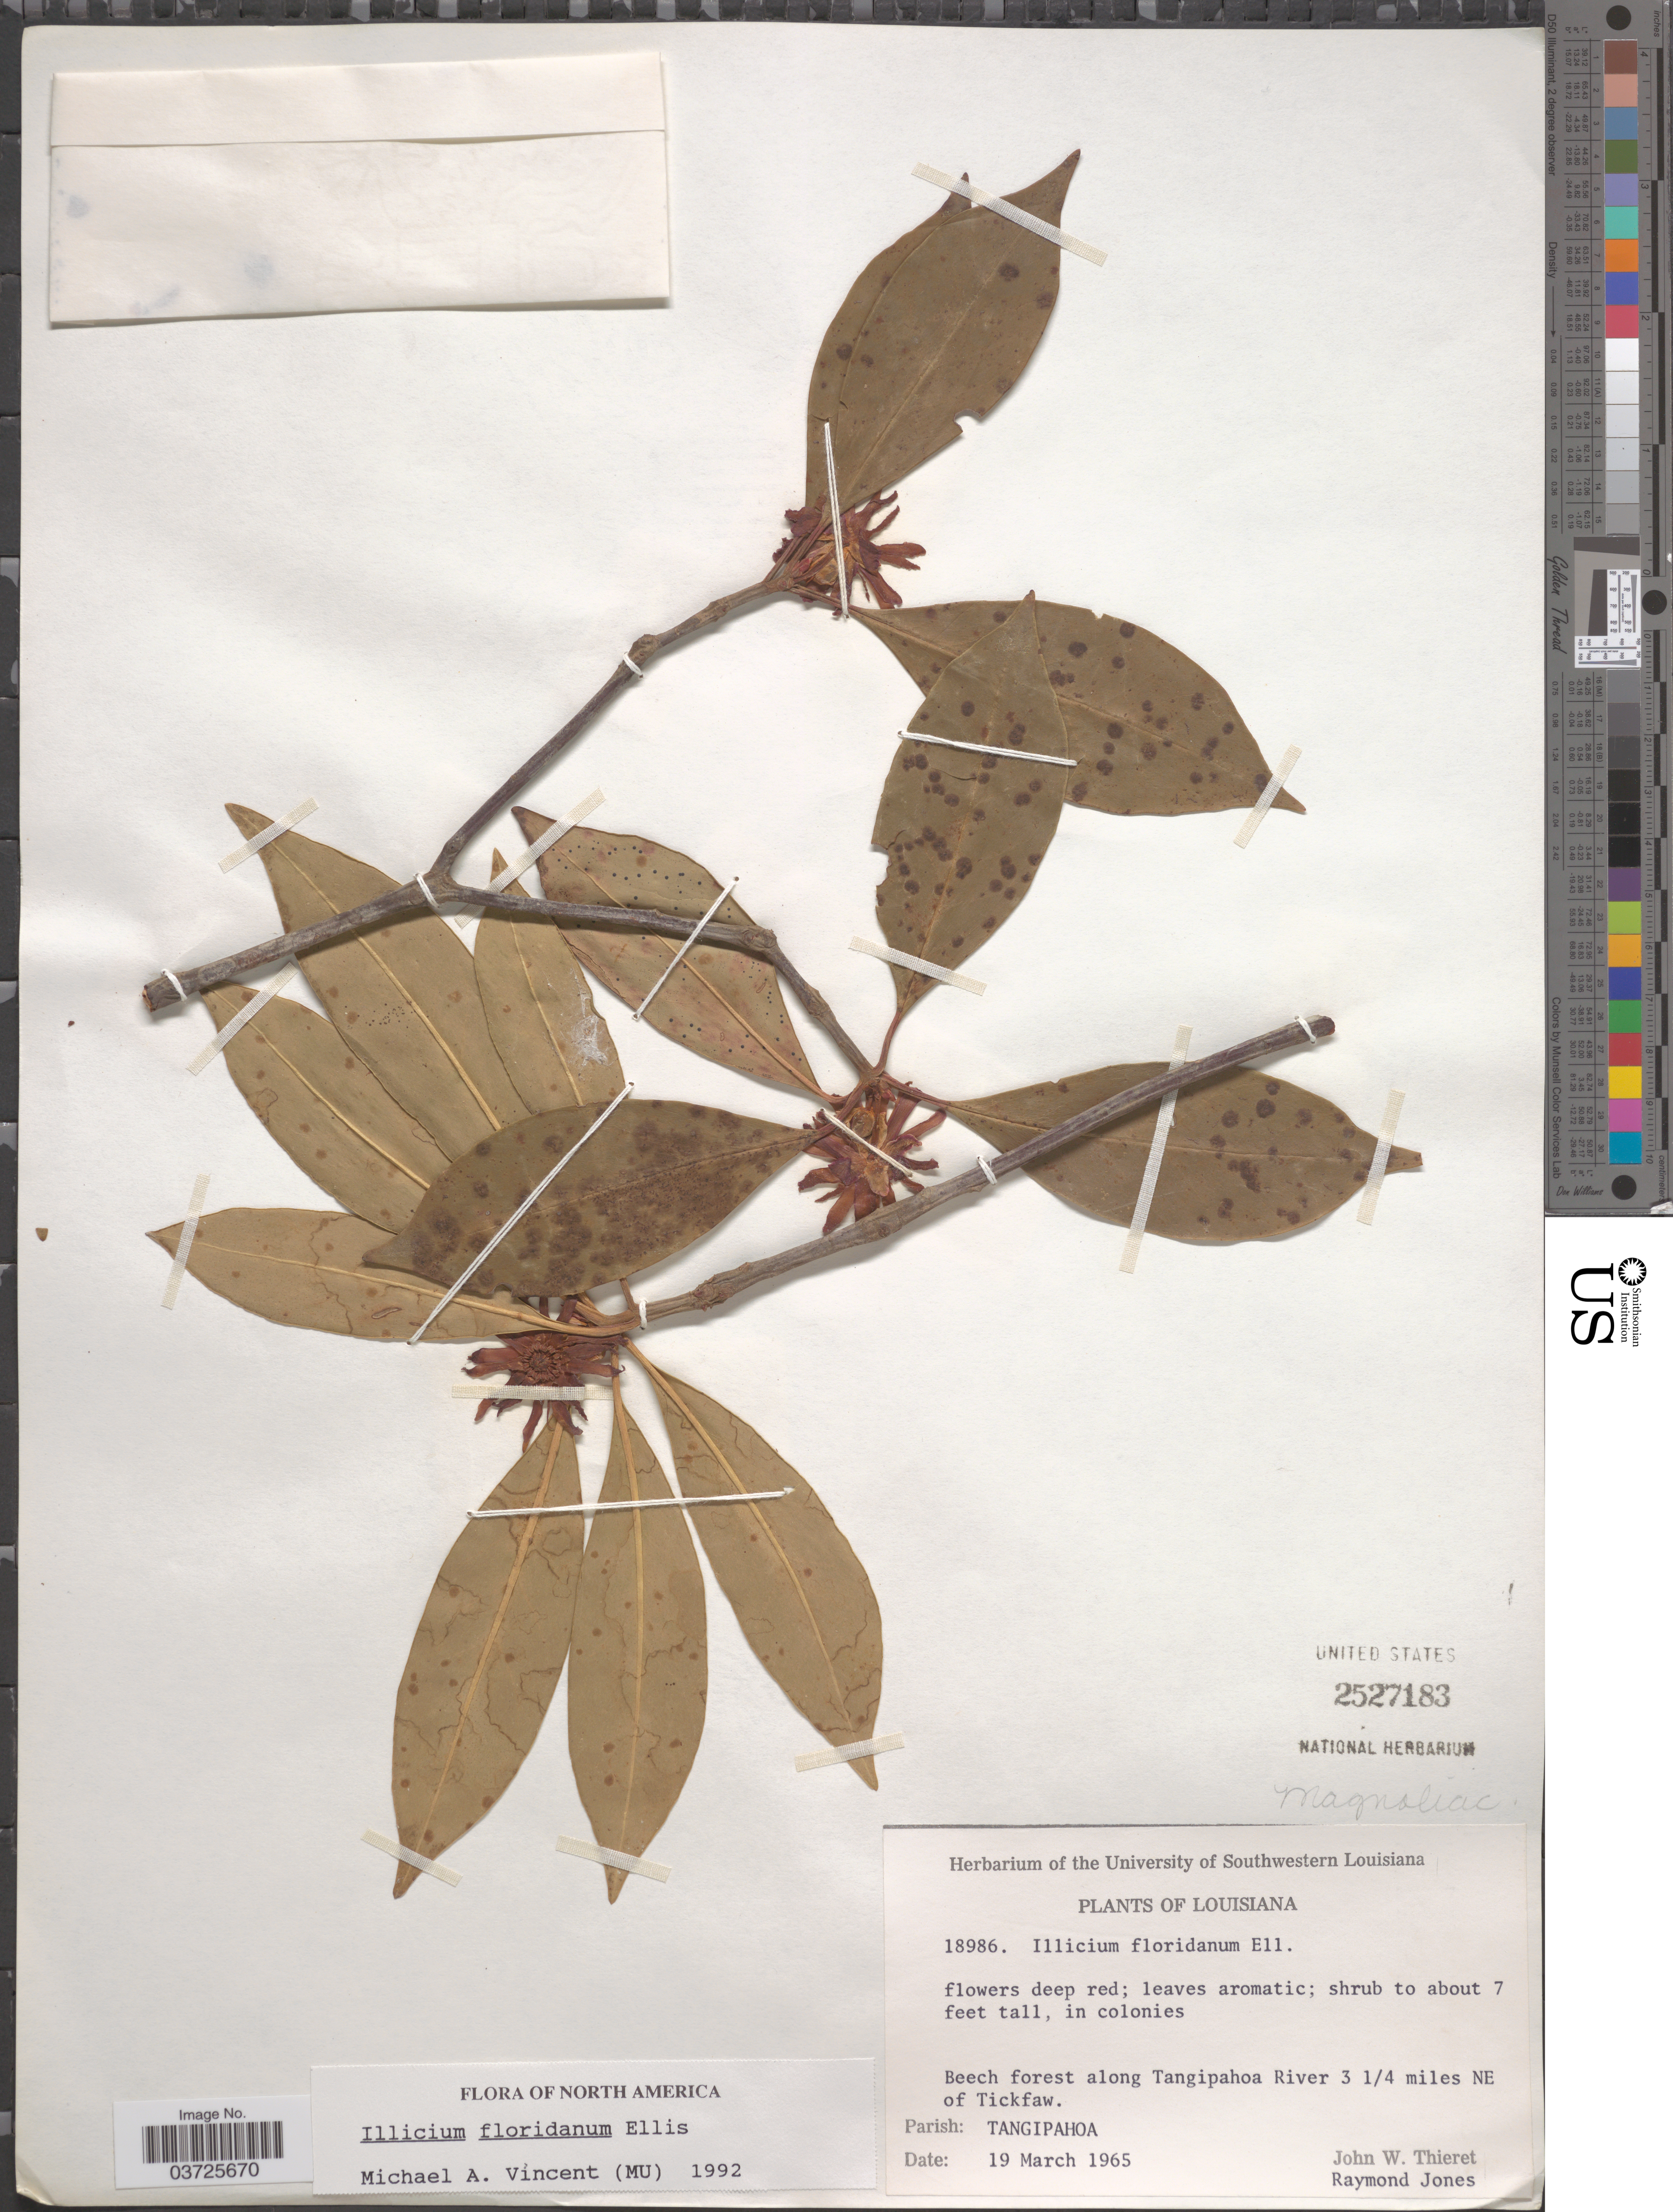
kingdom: Plantae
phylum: Tracheophyta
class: Magnoliopsida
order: Austrobaileyales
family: Schisandraceae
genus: Illicium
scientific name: Illicium floridanum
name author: J. Ellis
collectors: J. W. Thieret & R. Jones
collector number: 18986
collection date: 1965-03-19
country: United States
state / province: Louisiana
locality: Beech forest along Tangipahoa River 3 ¼ miles NE of Tickfaw. Parish: Tangipahoa.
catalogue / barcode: US 2527183